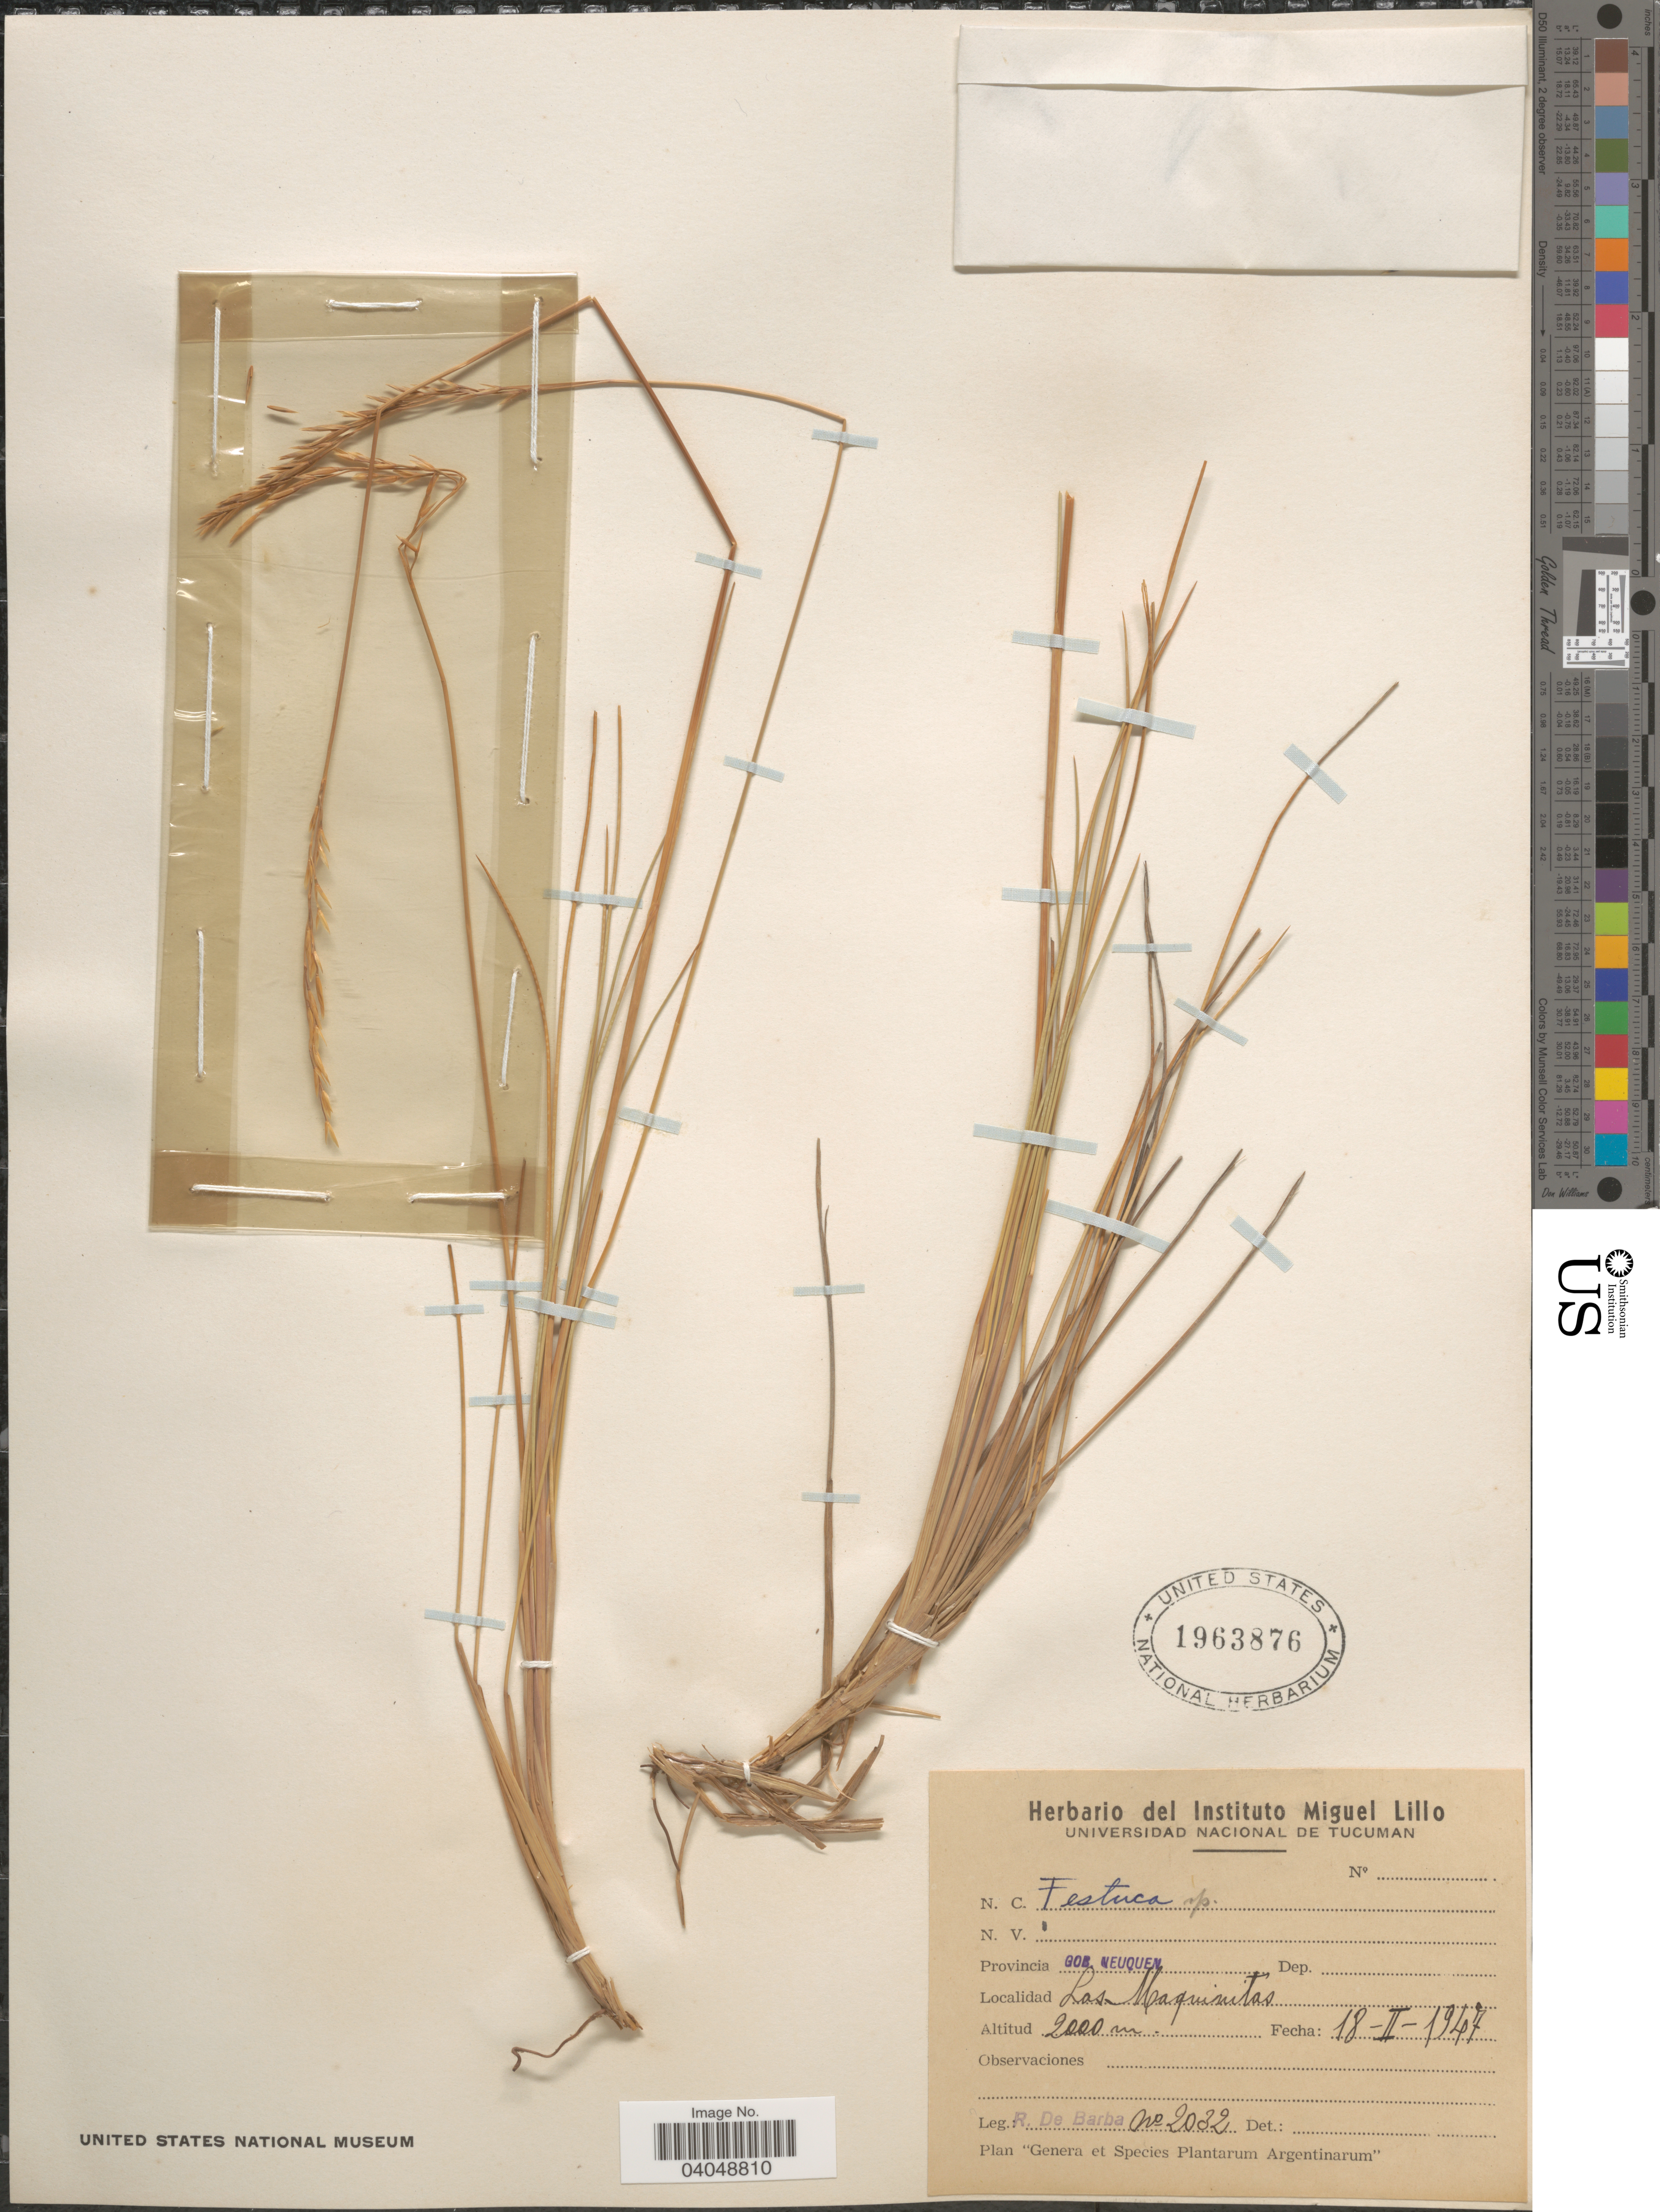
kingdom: Plantae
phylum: Tracheophyta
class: Liliopsida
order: Poales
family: Poaceae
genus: Festuca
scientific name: Festuca sp.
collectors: R. De Barba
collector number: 2032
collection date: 1947-02-18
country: Argentina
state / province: Neuquen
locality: Provincia Gob. Neuquen. Las Maquinitas.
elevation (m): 2000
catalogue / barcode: US 1963876